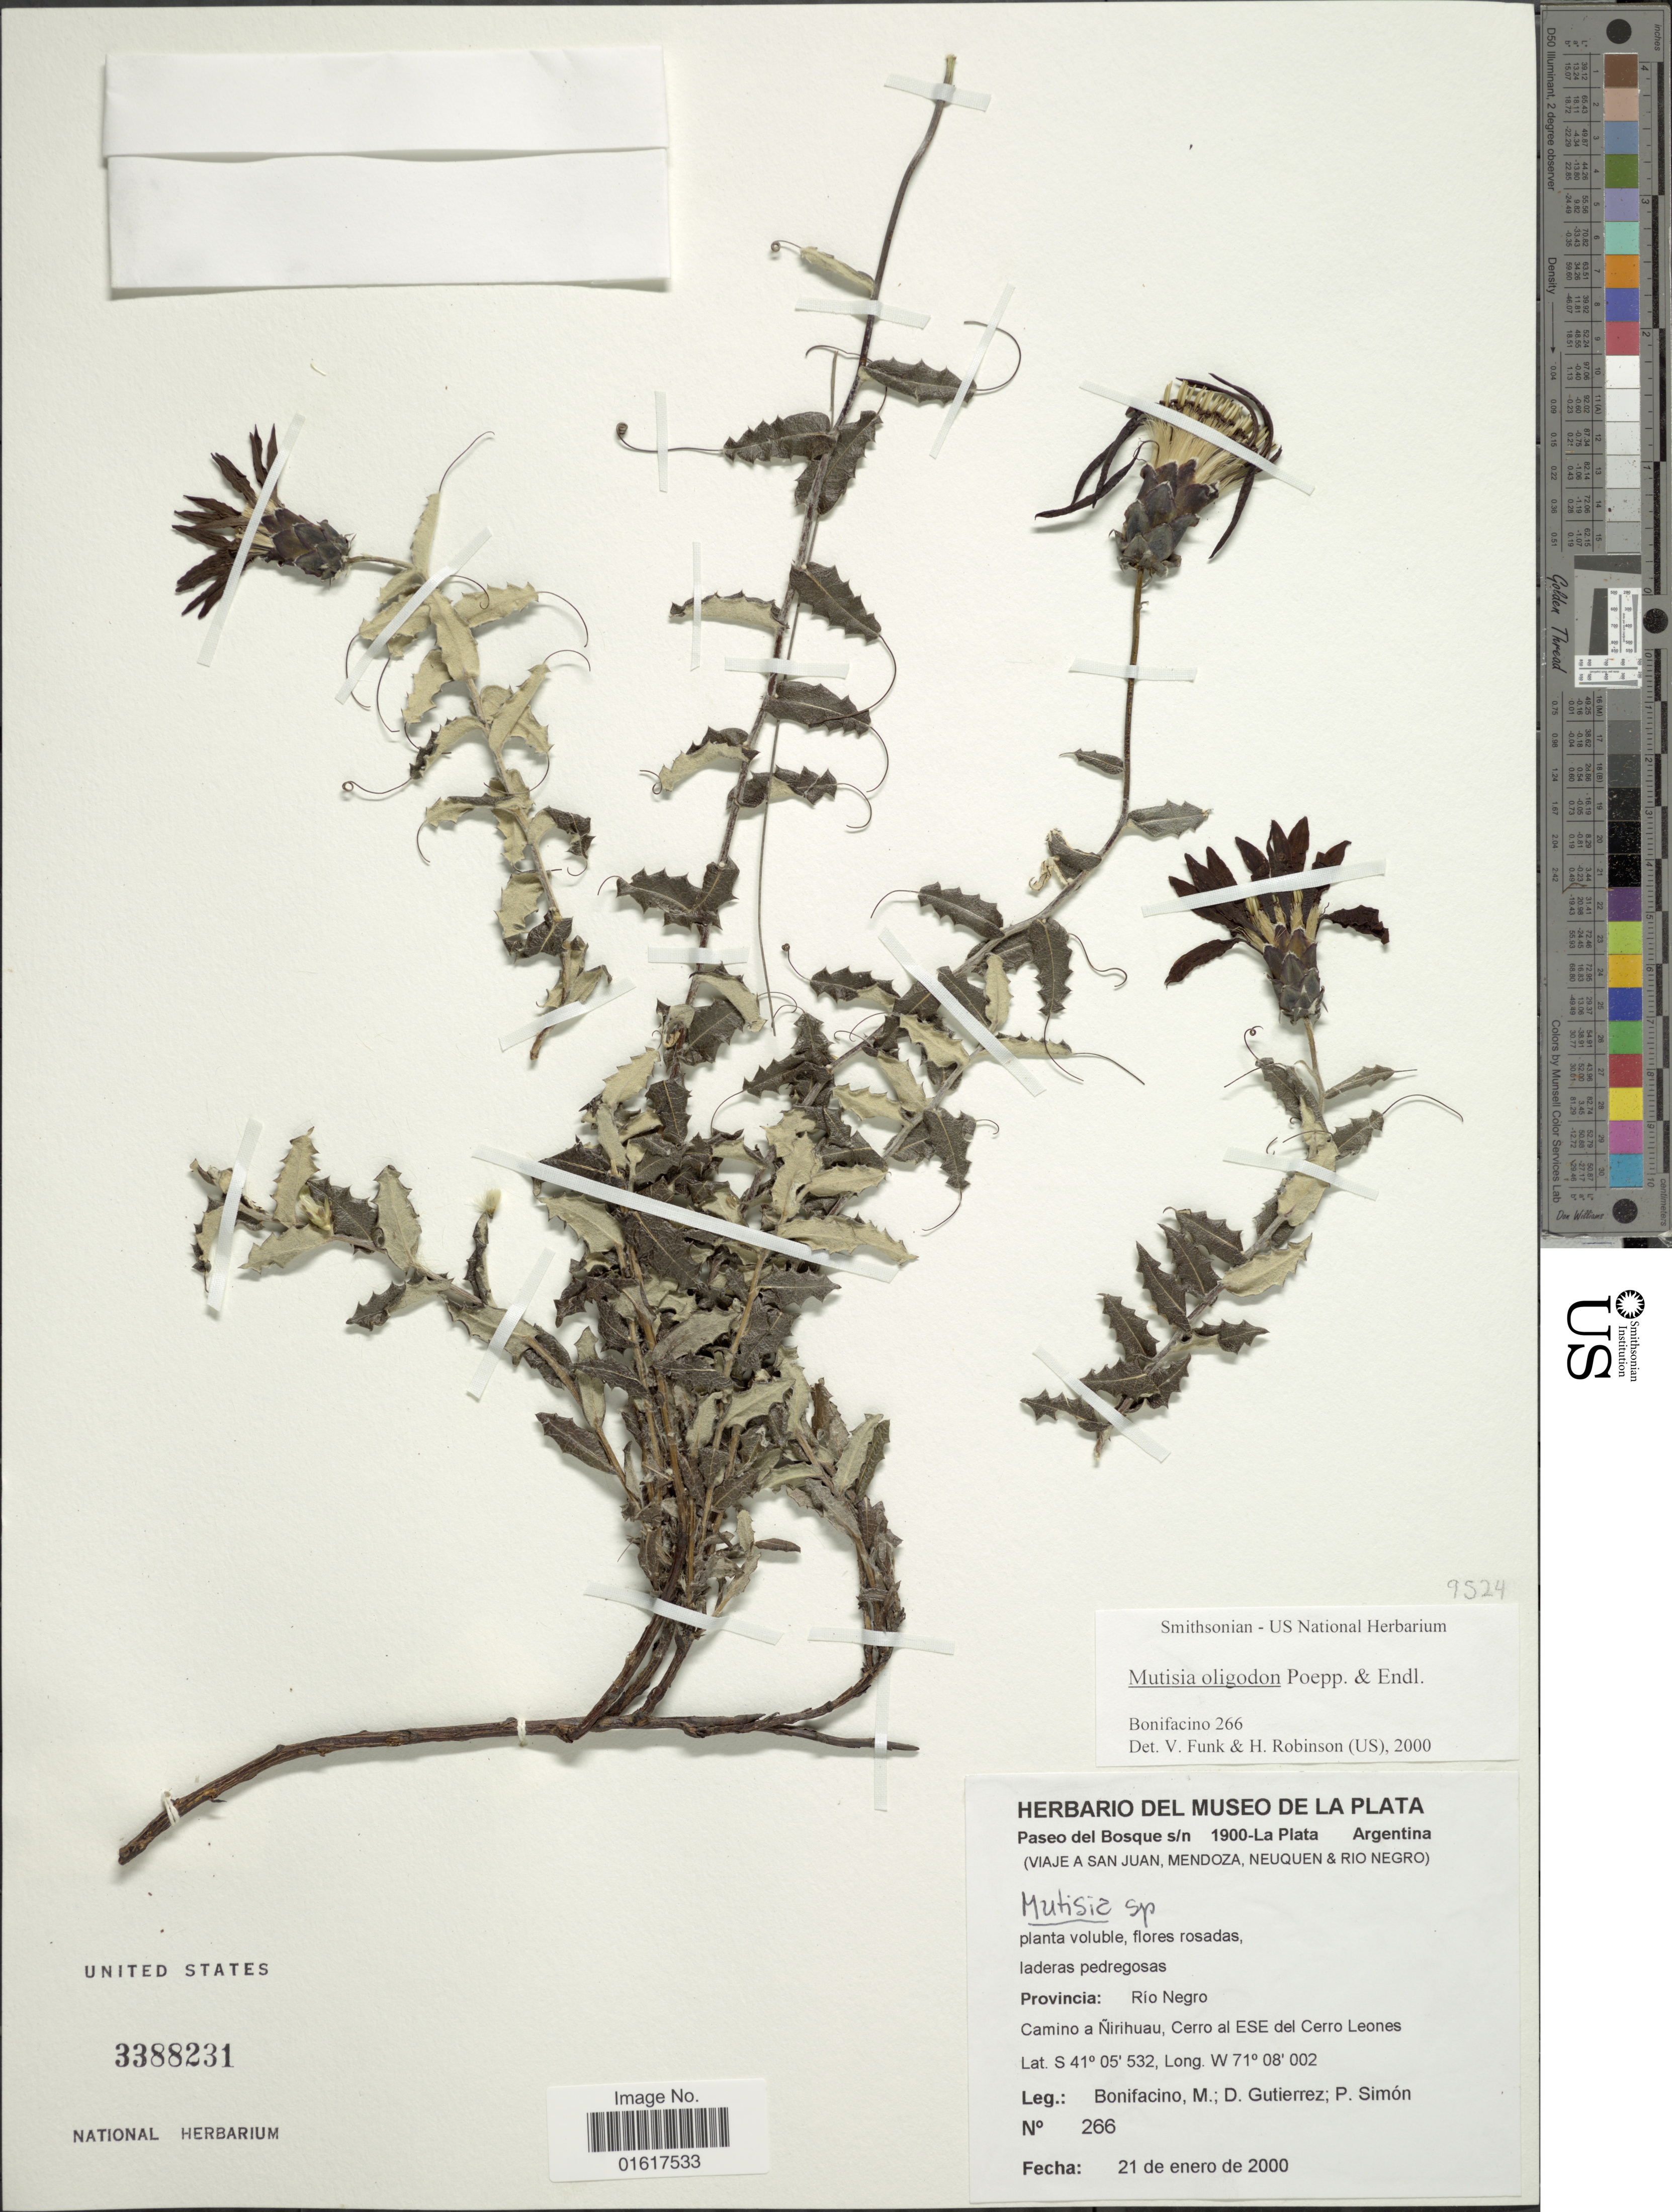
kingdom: Plantae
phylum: Tracheophyta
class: Magnoliopsida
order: Asterales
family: Asteraceae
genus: Mutisia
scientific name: Mutisia oligodon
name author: Poepp. & Endl.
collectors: M. Bonifacino, D. G. Gutiérrez & P. Simon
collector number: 0266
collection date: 2000-01-21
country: Argentina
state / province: Rio Negro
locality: Camino a Nirihuau, Cerro al ESE del Cerro Leones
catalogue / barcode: US 3388231